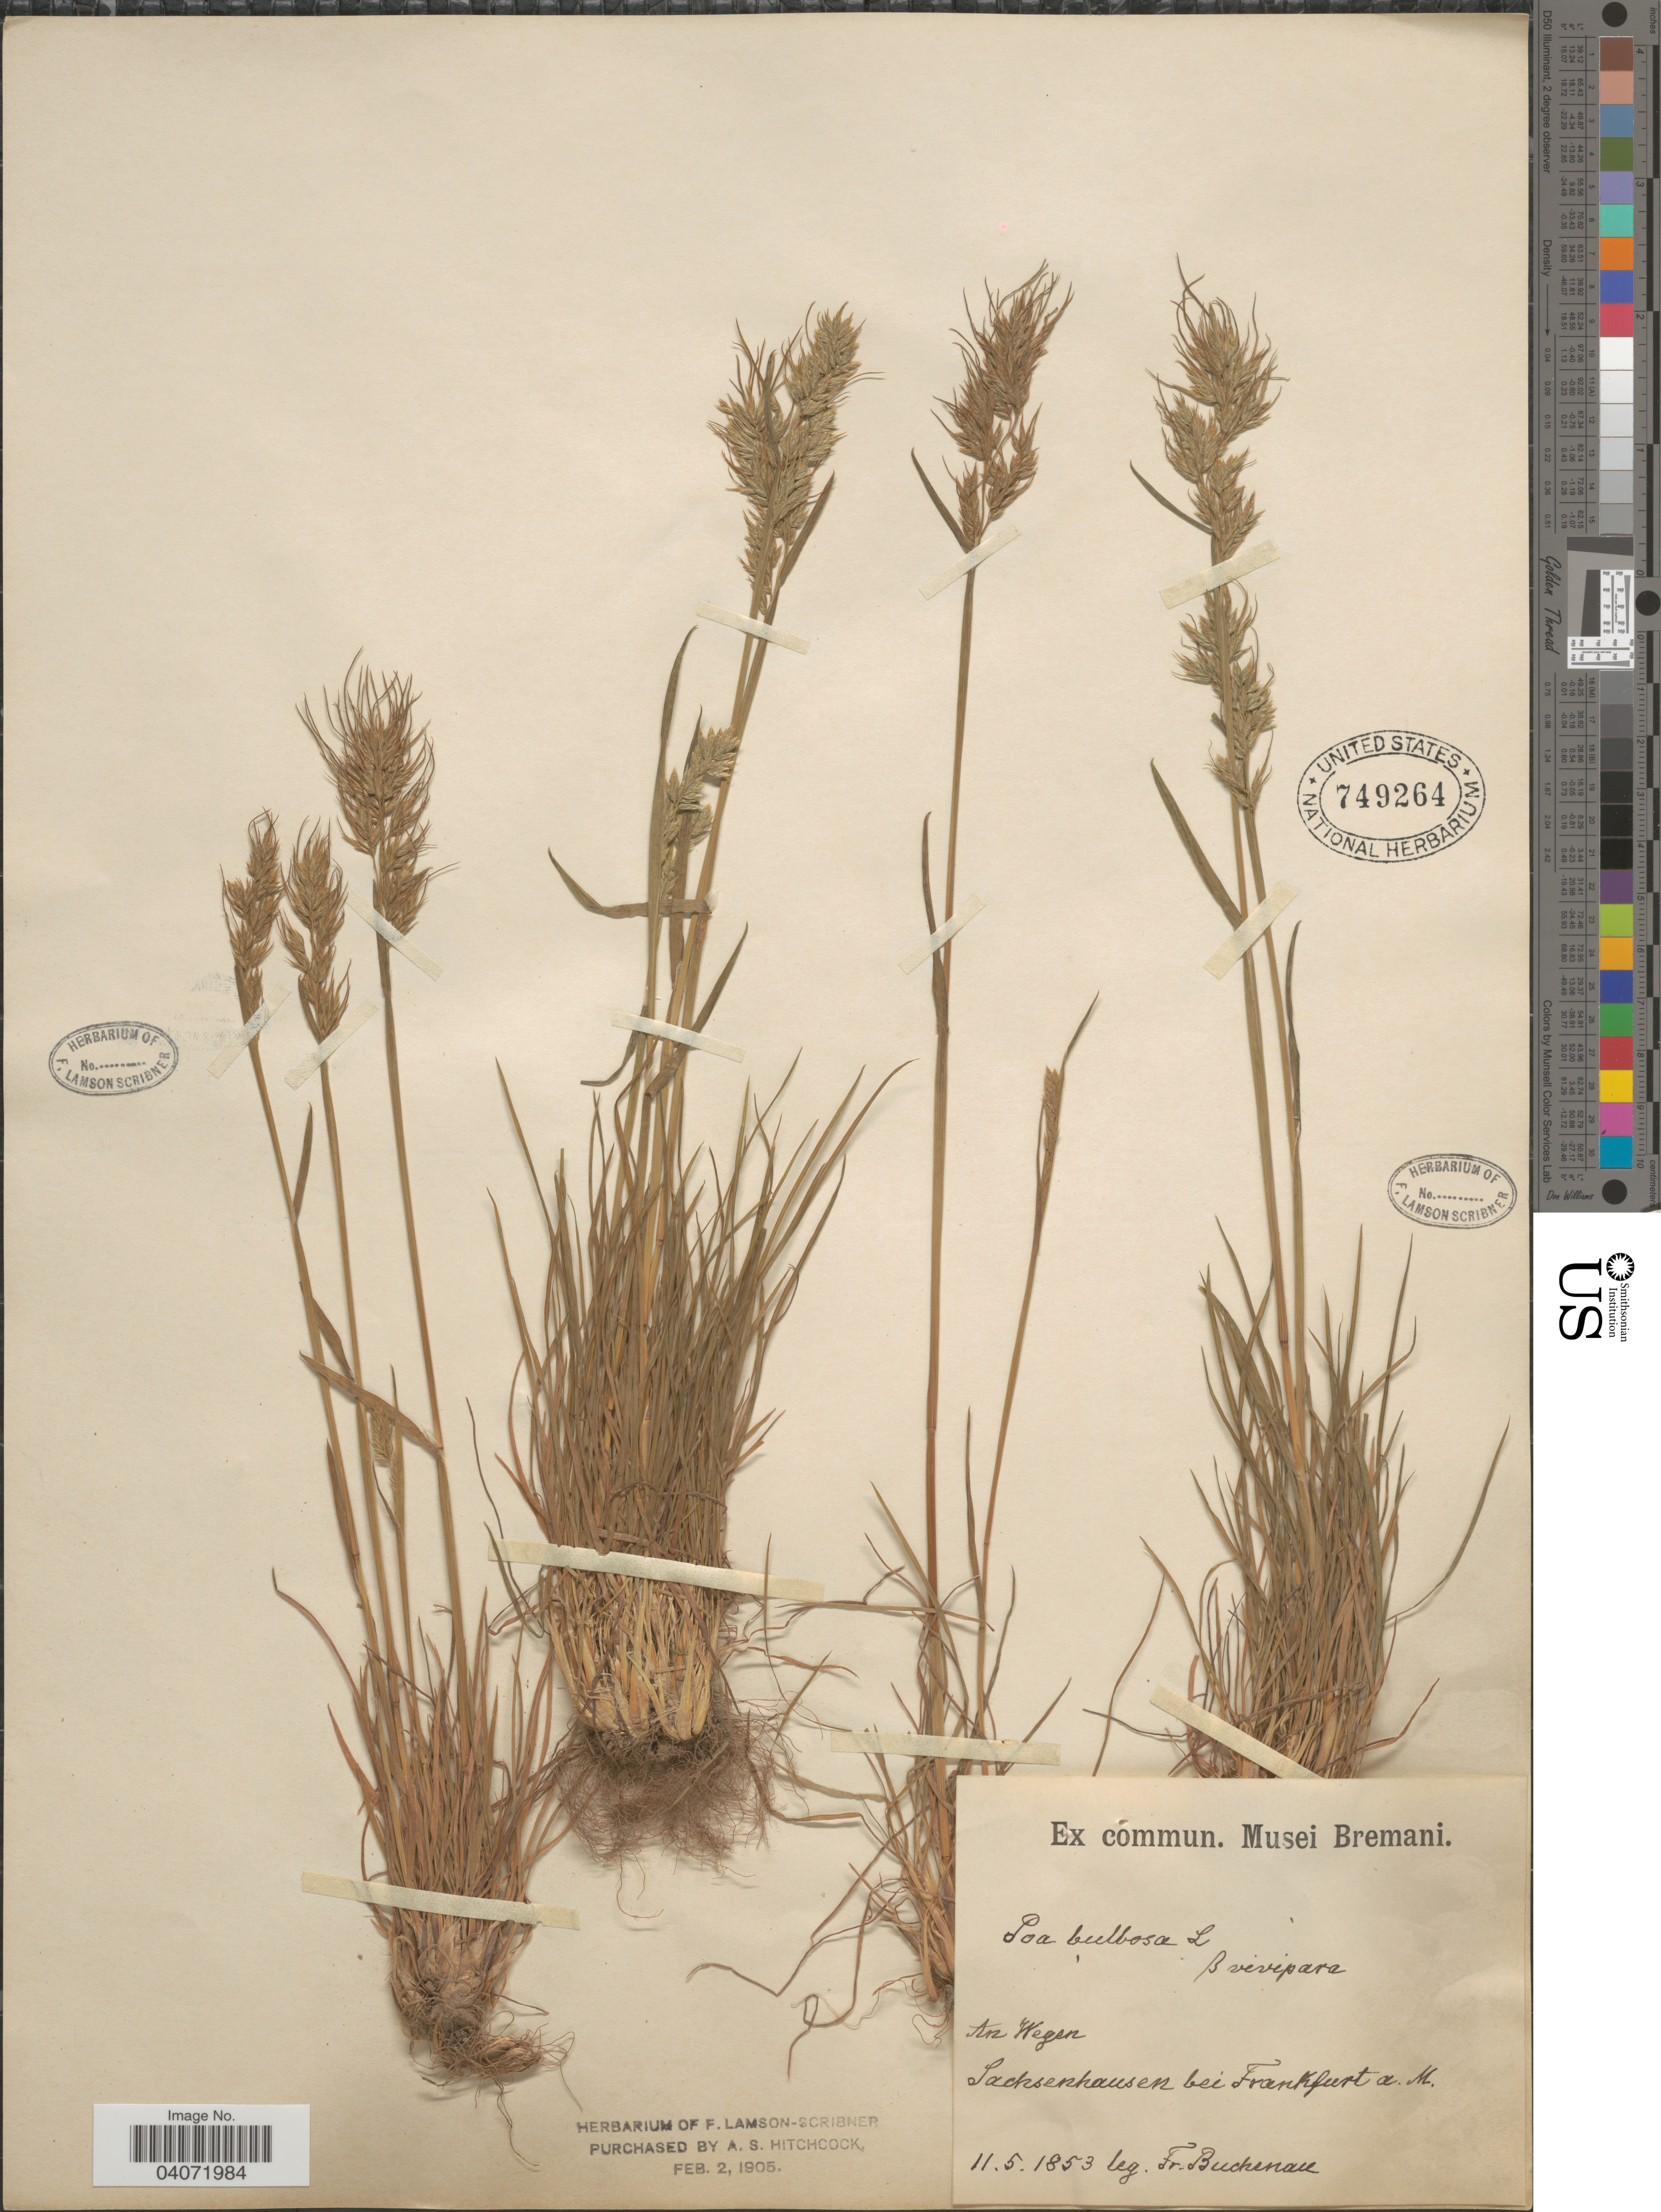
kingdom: Plantae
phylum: Tracheophyta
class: Liliopsida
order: Poales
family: Poaceae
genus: Poa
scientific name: Poa bulbosa subsp. bulbosa var. vivipara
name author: Koeler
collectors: F. Buchenau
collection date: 1853-05-11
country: Germany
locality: An Wegen. Sachsenhausen bei Frankfurt a. M.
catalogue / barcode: US 749264